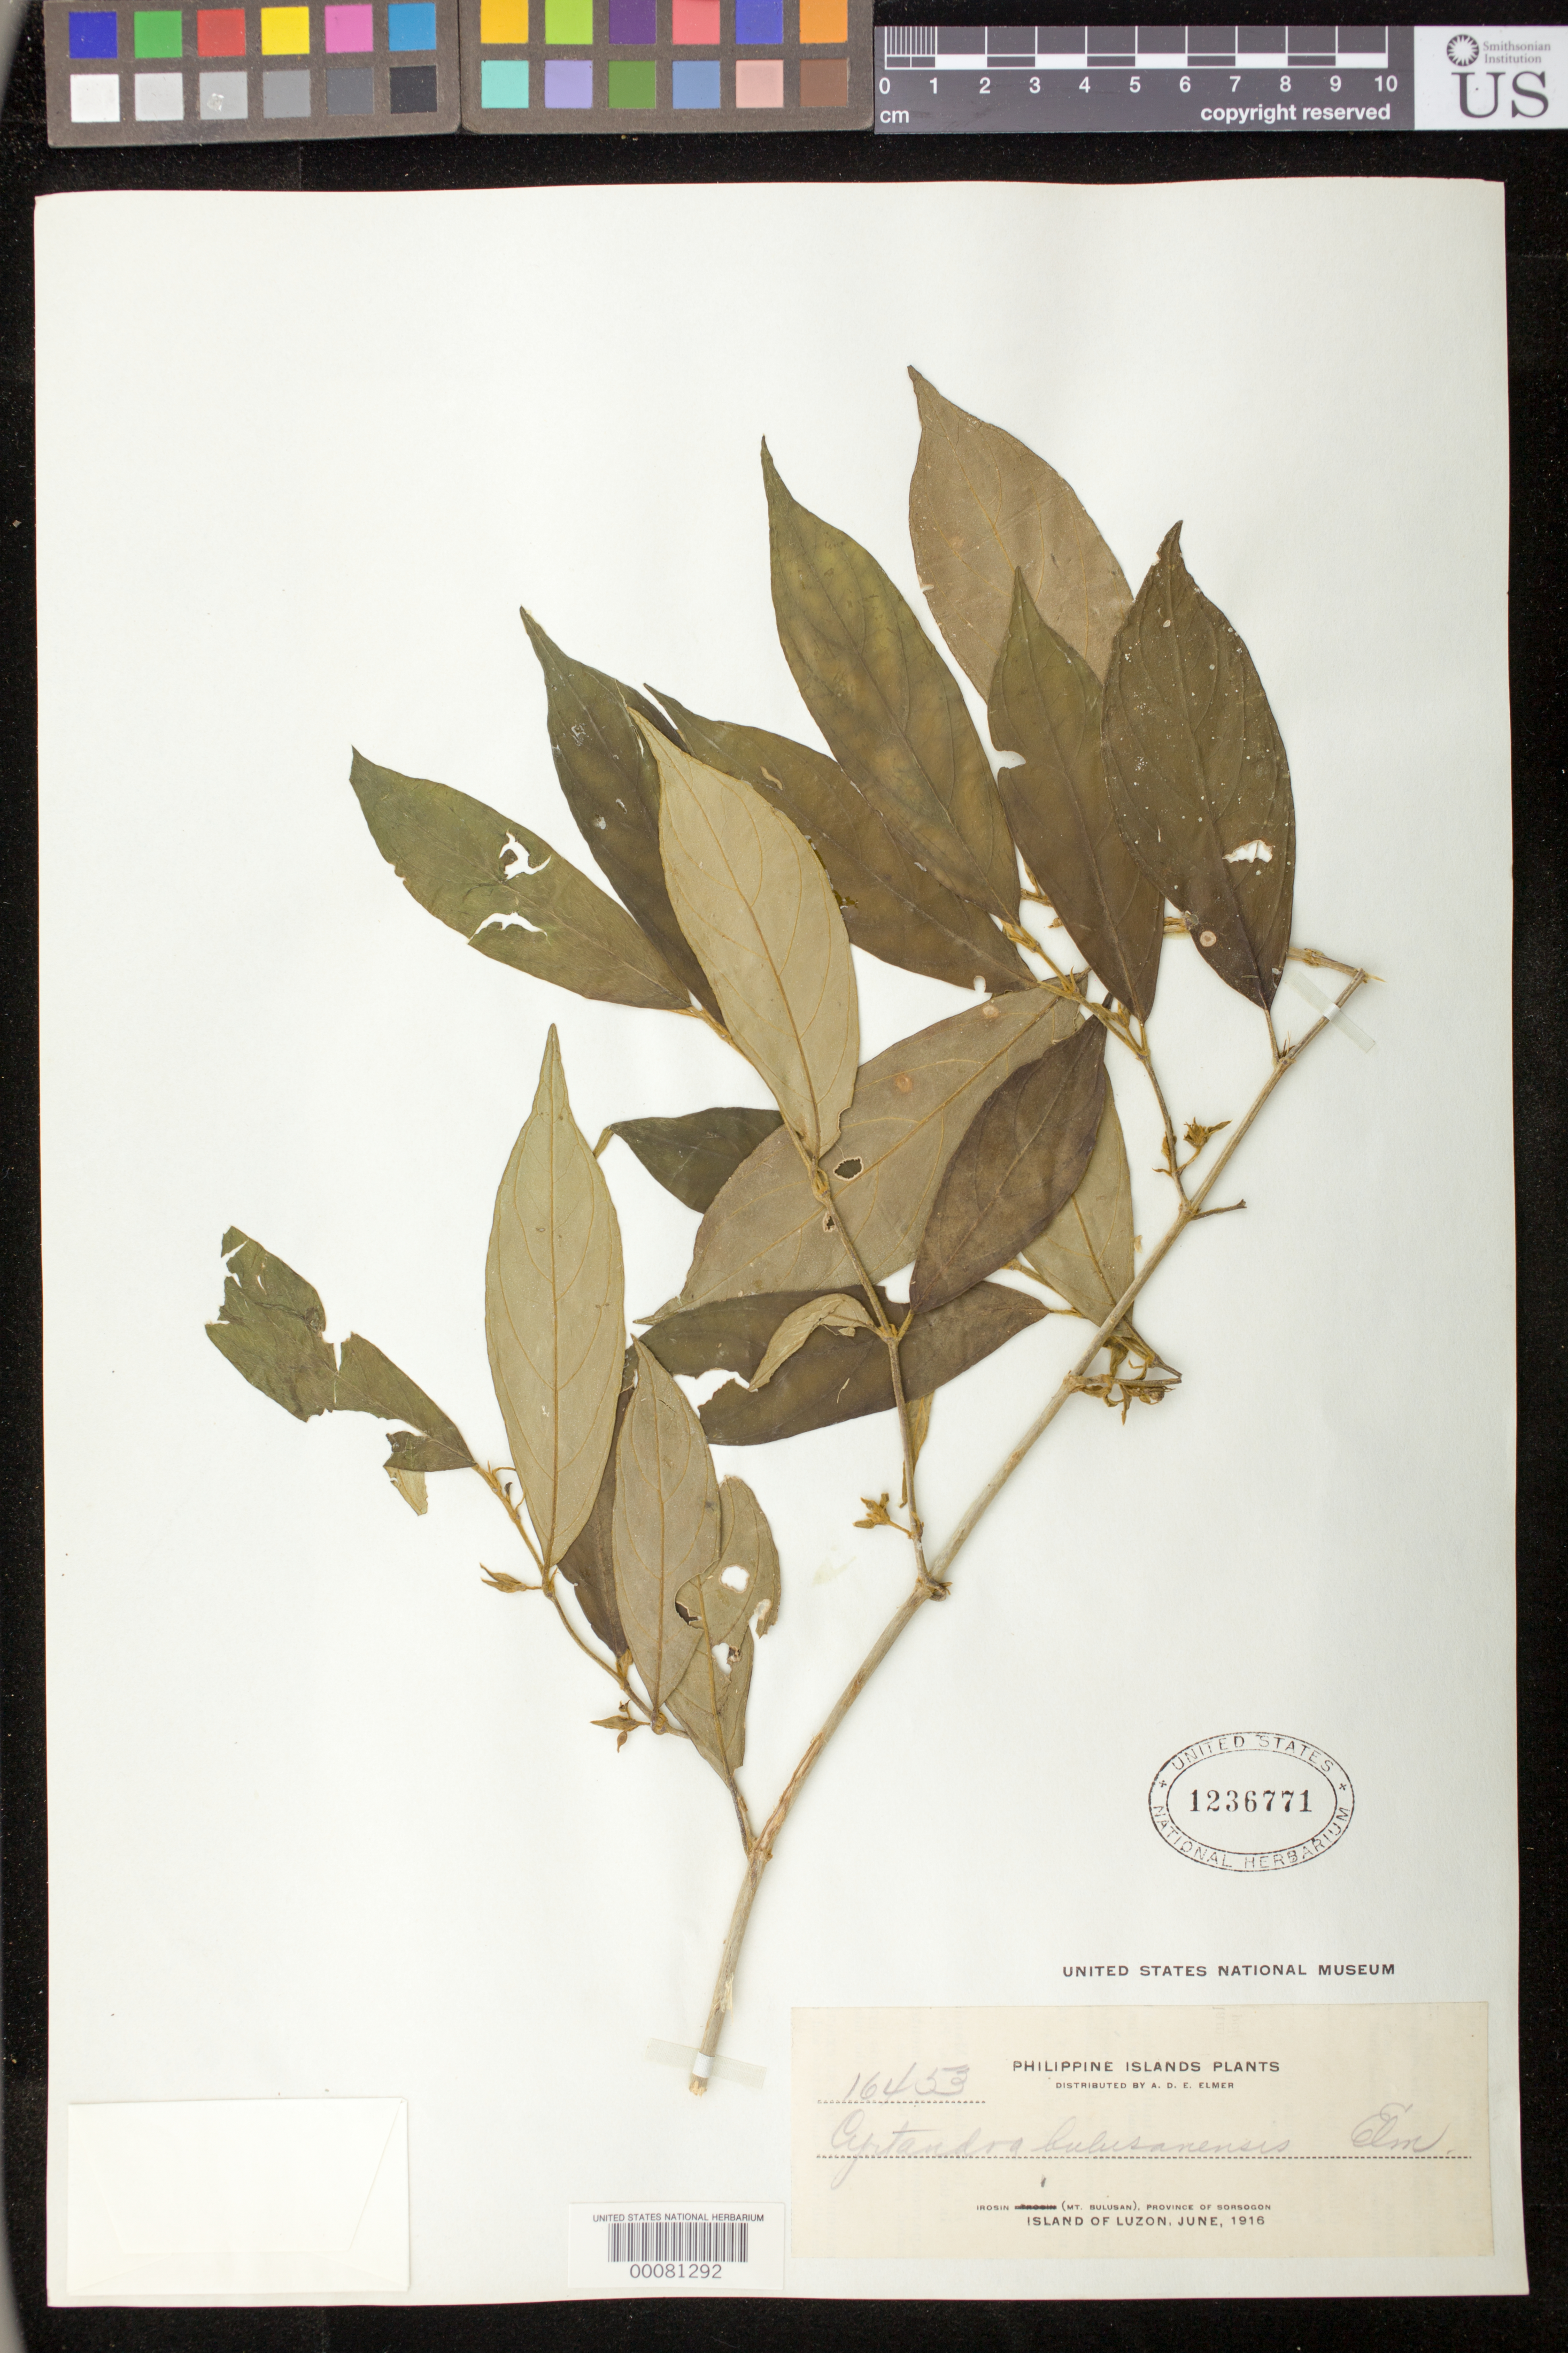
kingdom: Plantae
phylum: Tracheophyta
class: Magnoliopsida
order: Lamiales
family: Gesneriaceae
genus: Cyrtandra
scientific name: Cyrtandra maesifolia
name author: Elmer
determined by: Skog, Laurence E.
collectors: A. D. E. Elmer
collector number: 16453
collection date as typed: Jun 1916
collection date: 1916-06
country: Philippines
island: Luzon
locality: Sorsogon, Irosin (mt bulusan)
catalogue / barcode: US 1236771